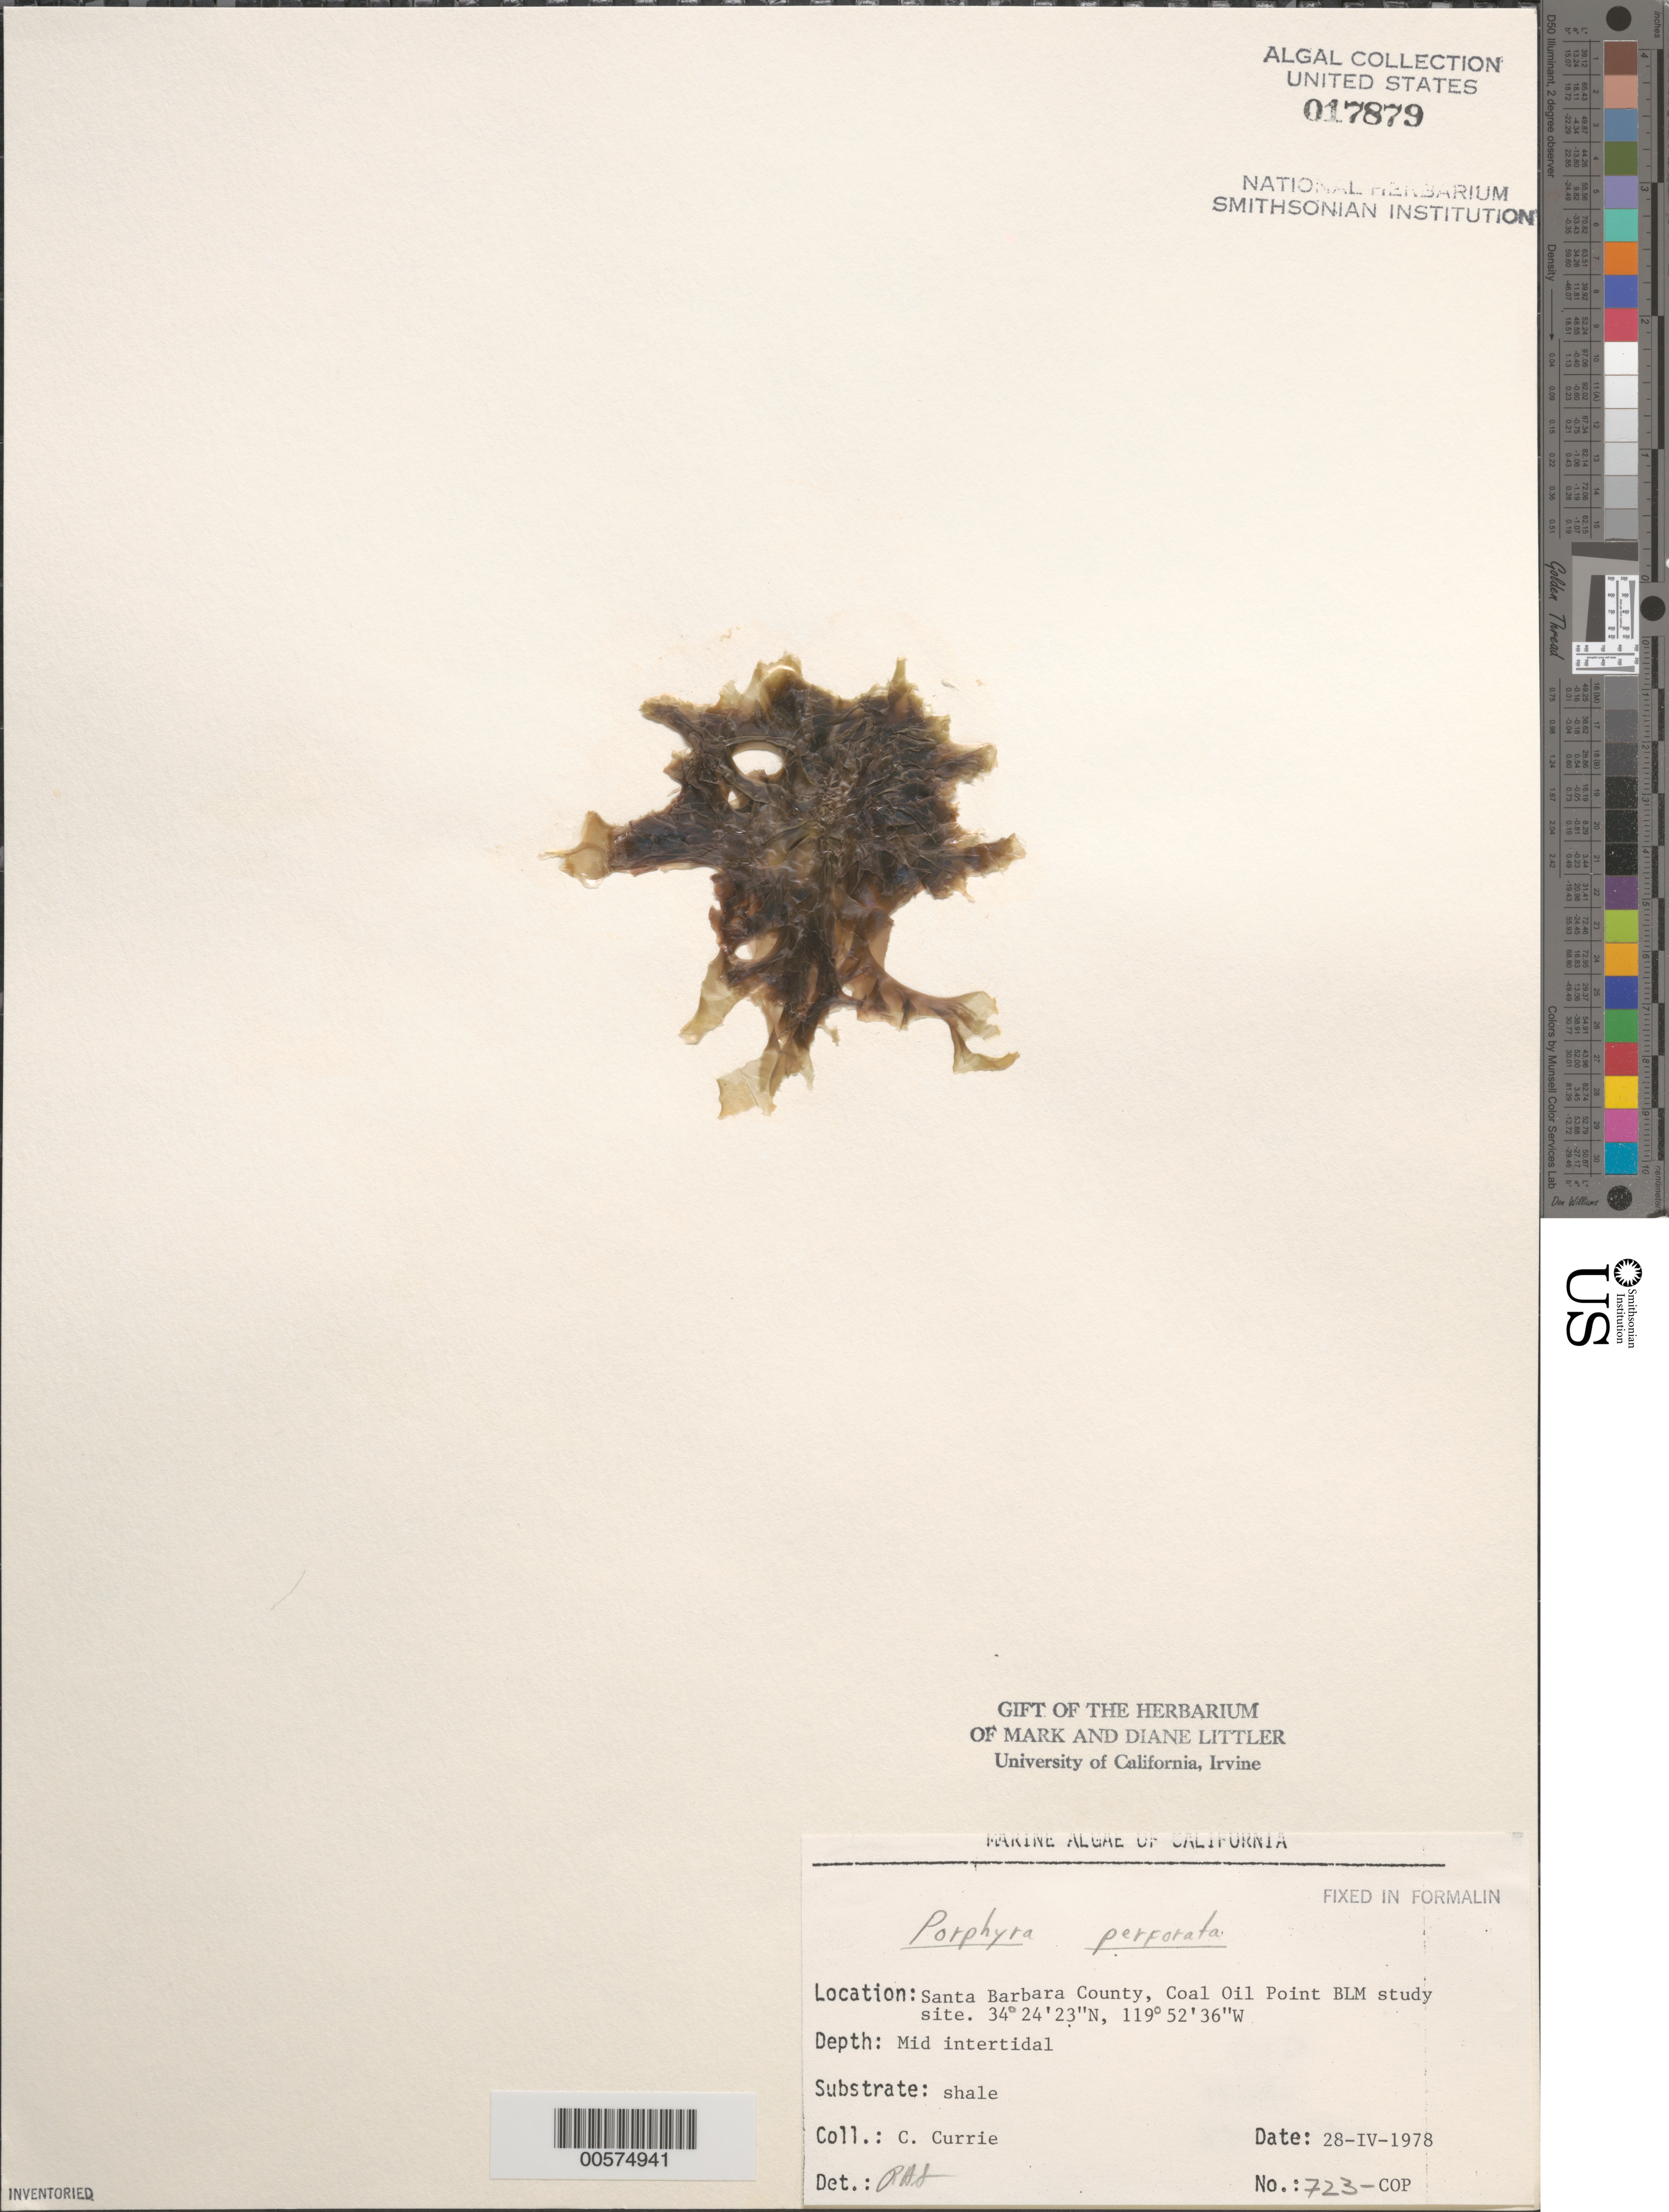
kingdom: Plantae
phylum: Rhodophyta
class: Bangiophyceae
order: Bangiales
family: Bangiaceae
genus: Pyropia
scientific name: Pyropia perforata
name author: (J. Agardh) S.C. Lindstrom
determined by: Algae name updating Project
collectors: C. Currie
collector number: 723-cop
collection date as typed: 28 Apr 1978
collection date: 1978-04-28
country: United States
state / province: California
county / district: Santa Barbara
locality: Coal Oil Point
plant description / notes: BLM-SOCALBIGHT Rocky Intertidal Survey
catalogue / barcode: US 17879